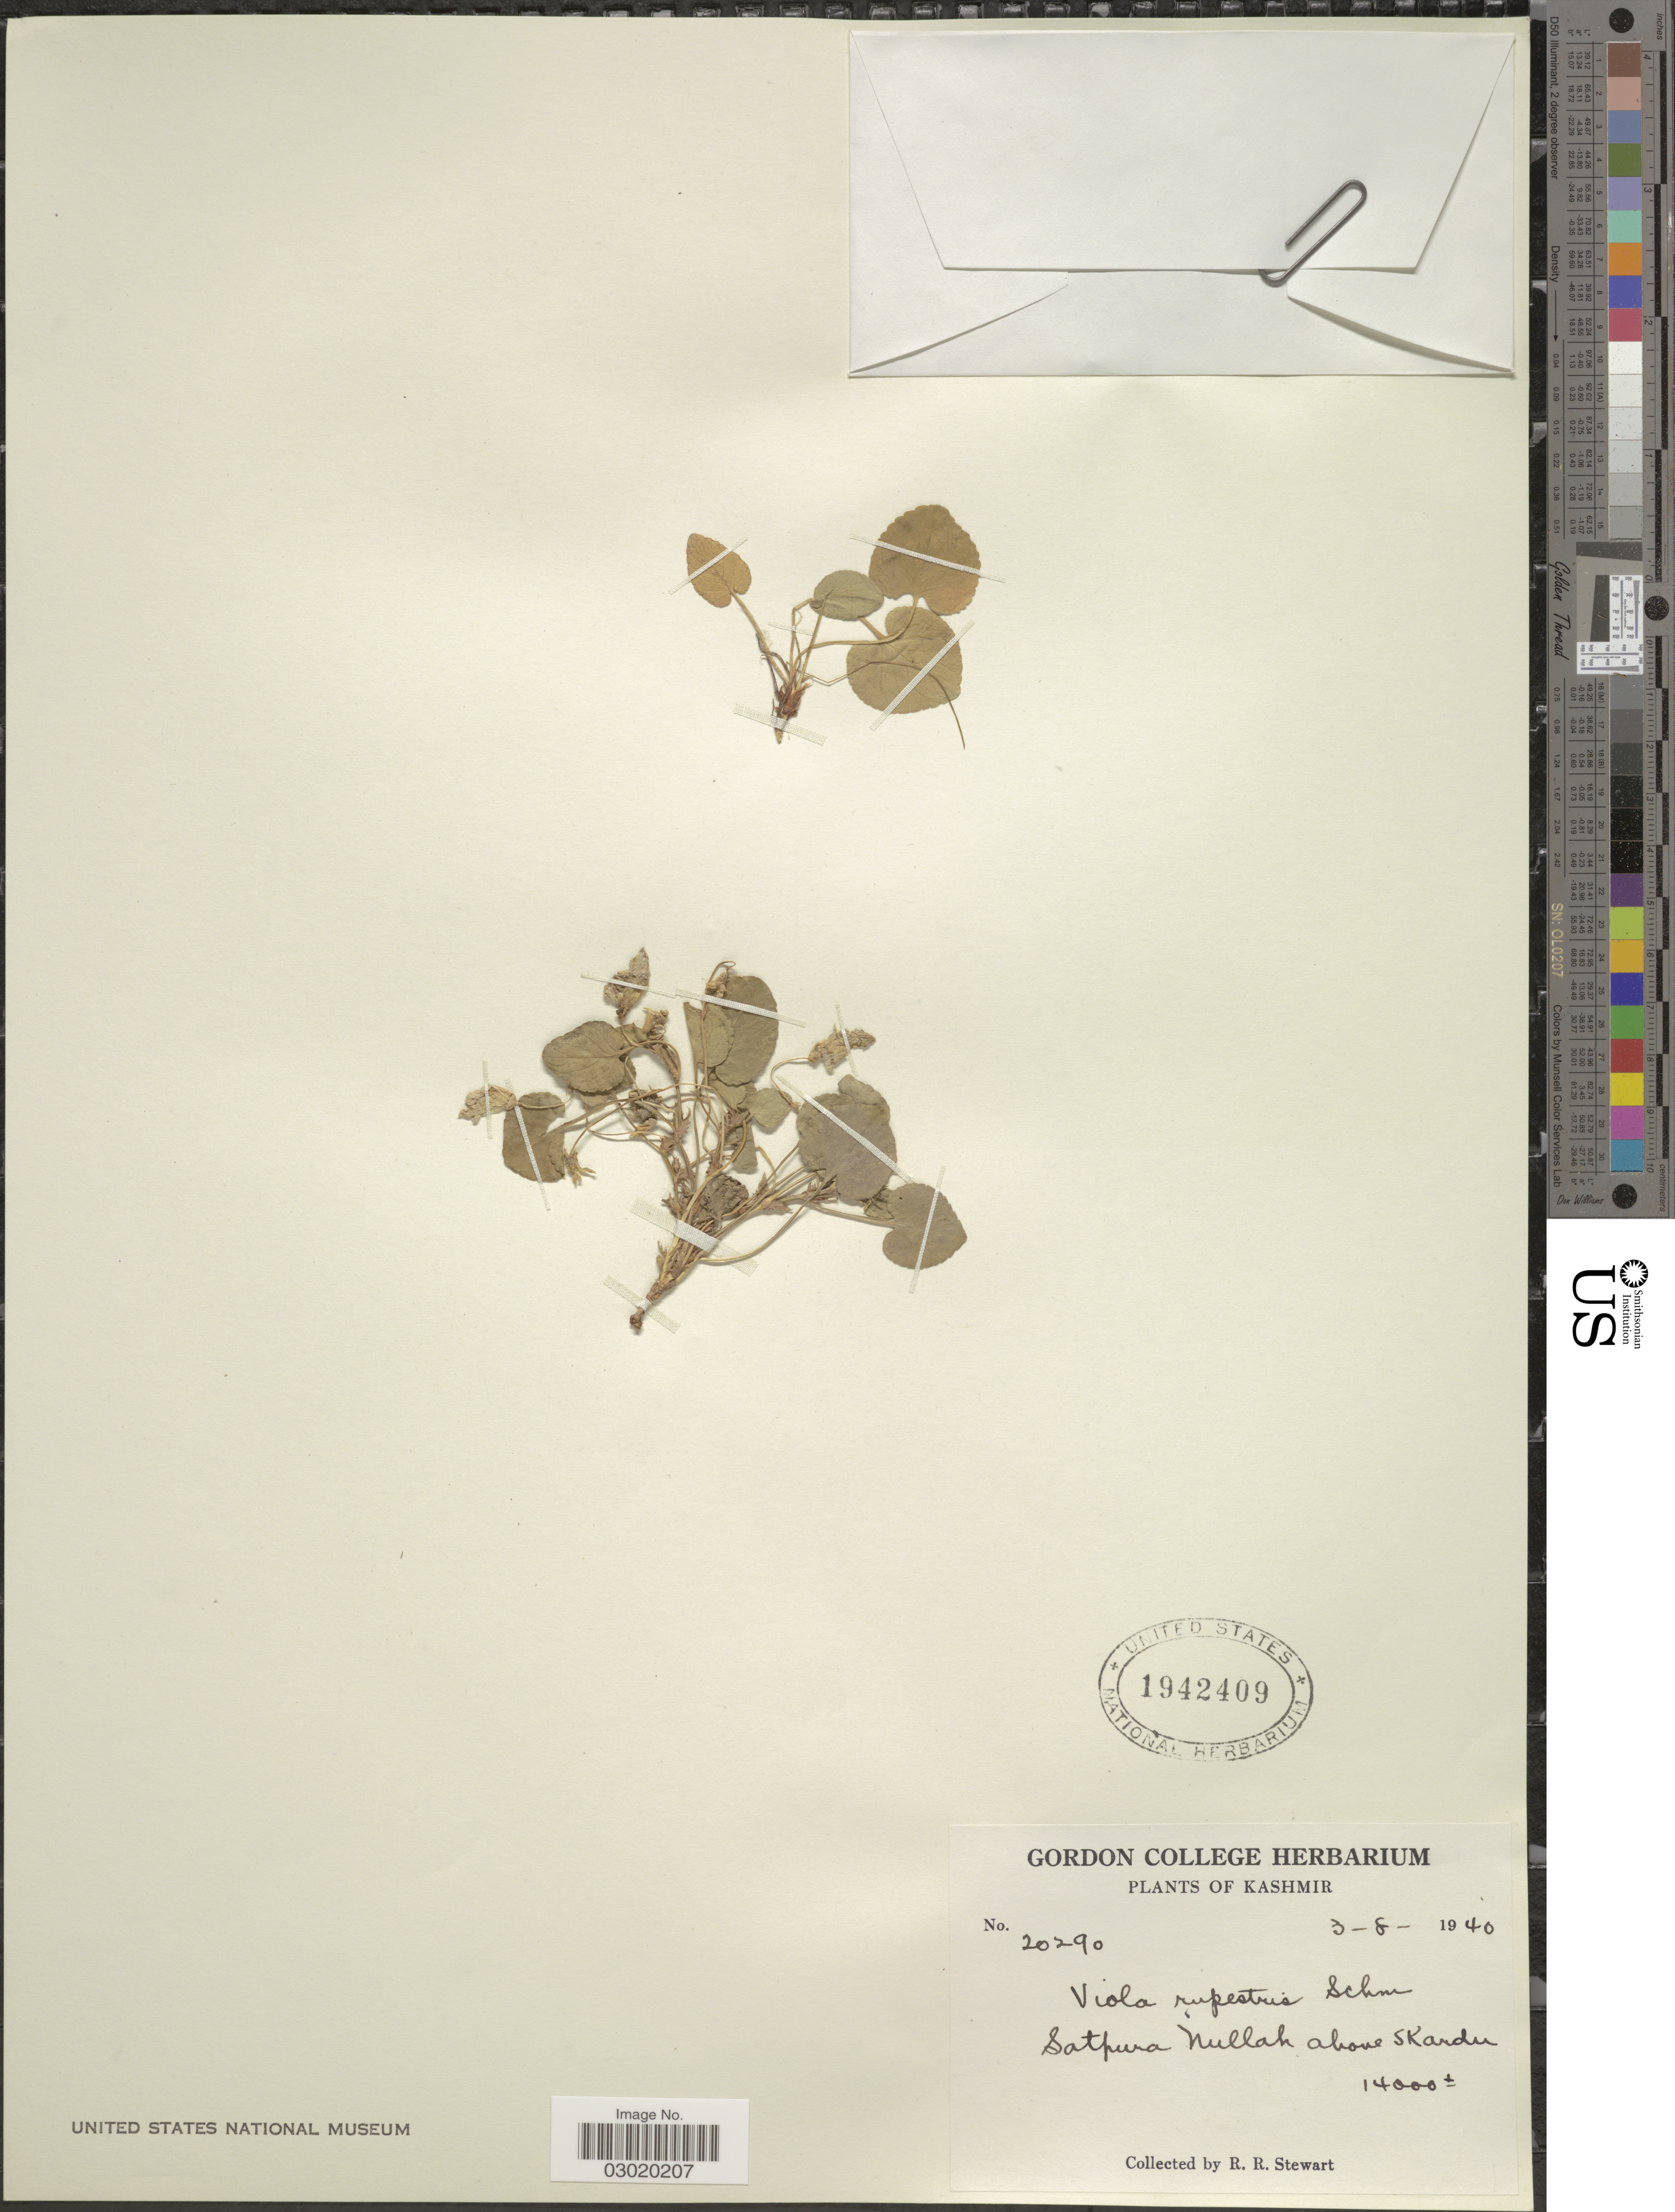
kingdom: Plantae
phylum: Tracheophyta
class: Magnoliopsida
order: Malpighiales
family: Violaceae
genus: Viola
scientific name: Viola rupestris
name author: F.W. Schmidt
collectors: R. Stewart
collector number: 20290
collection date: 1940-08-03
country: India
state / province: Jammu and Kashmir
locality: Satpura Nullah above Skardu.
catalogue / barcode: US 1942409